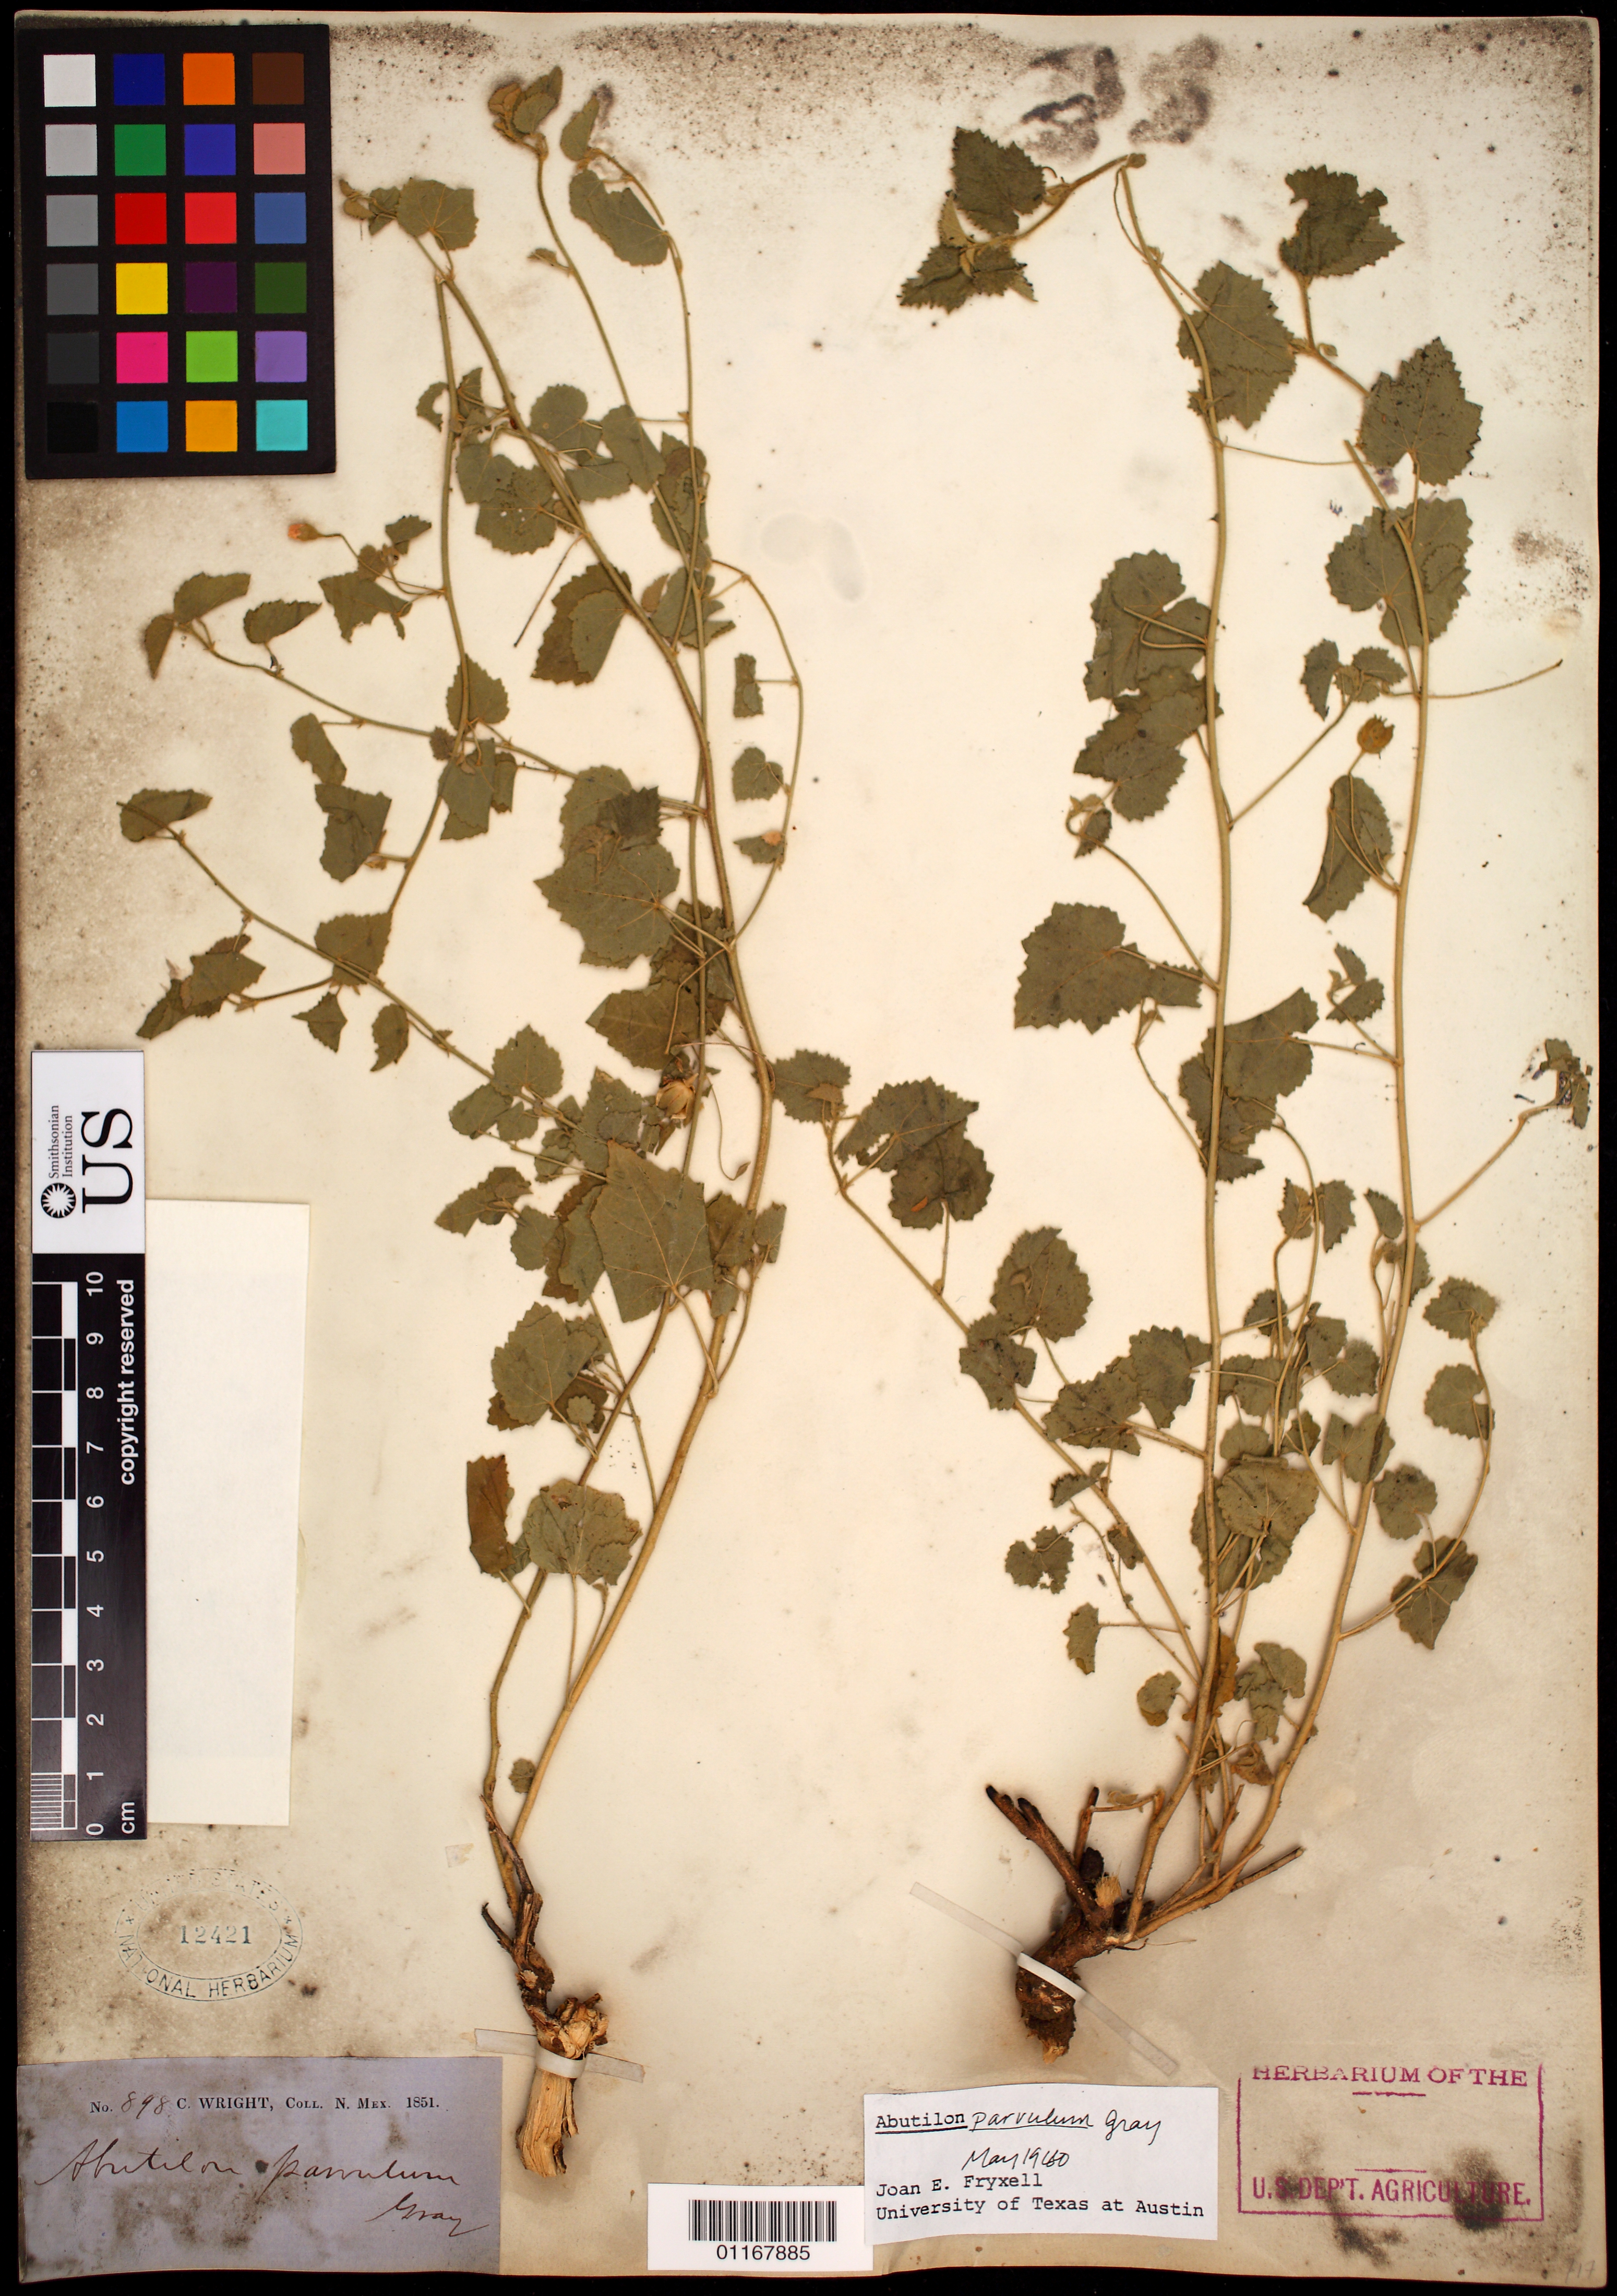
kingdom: Plantae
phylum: Tracheophyta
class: Magnoliopsida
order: Malvales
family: Malvaceae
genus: Abutilon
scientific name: Abutilon parvulum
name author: A. Gray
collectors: C. Wright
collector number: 898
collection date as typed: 1851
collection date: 1851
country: United States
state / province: New Mexico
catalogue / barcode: US 12421